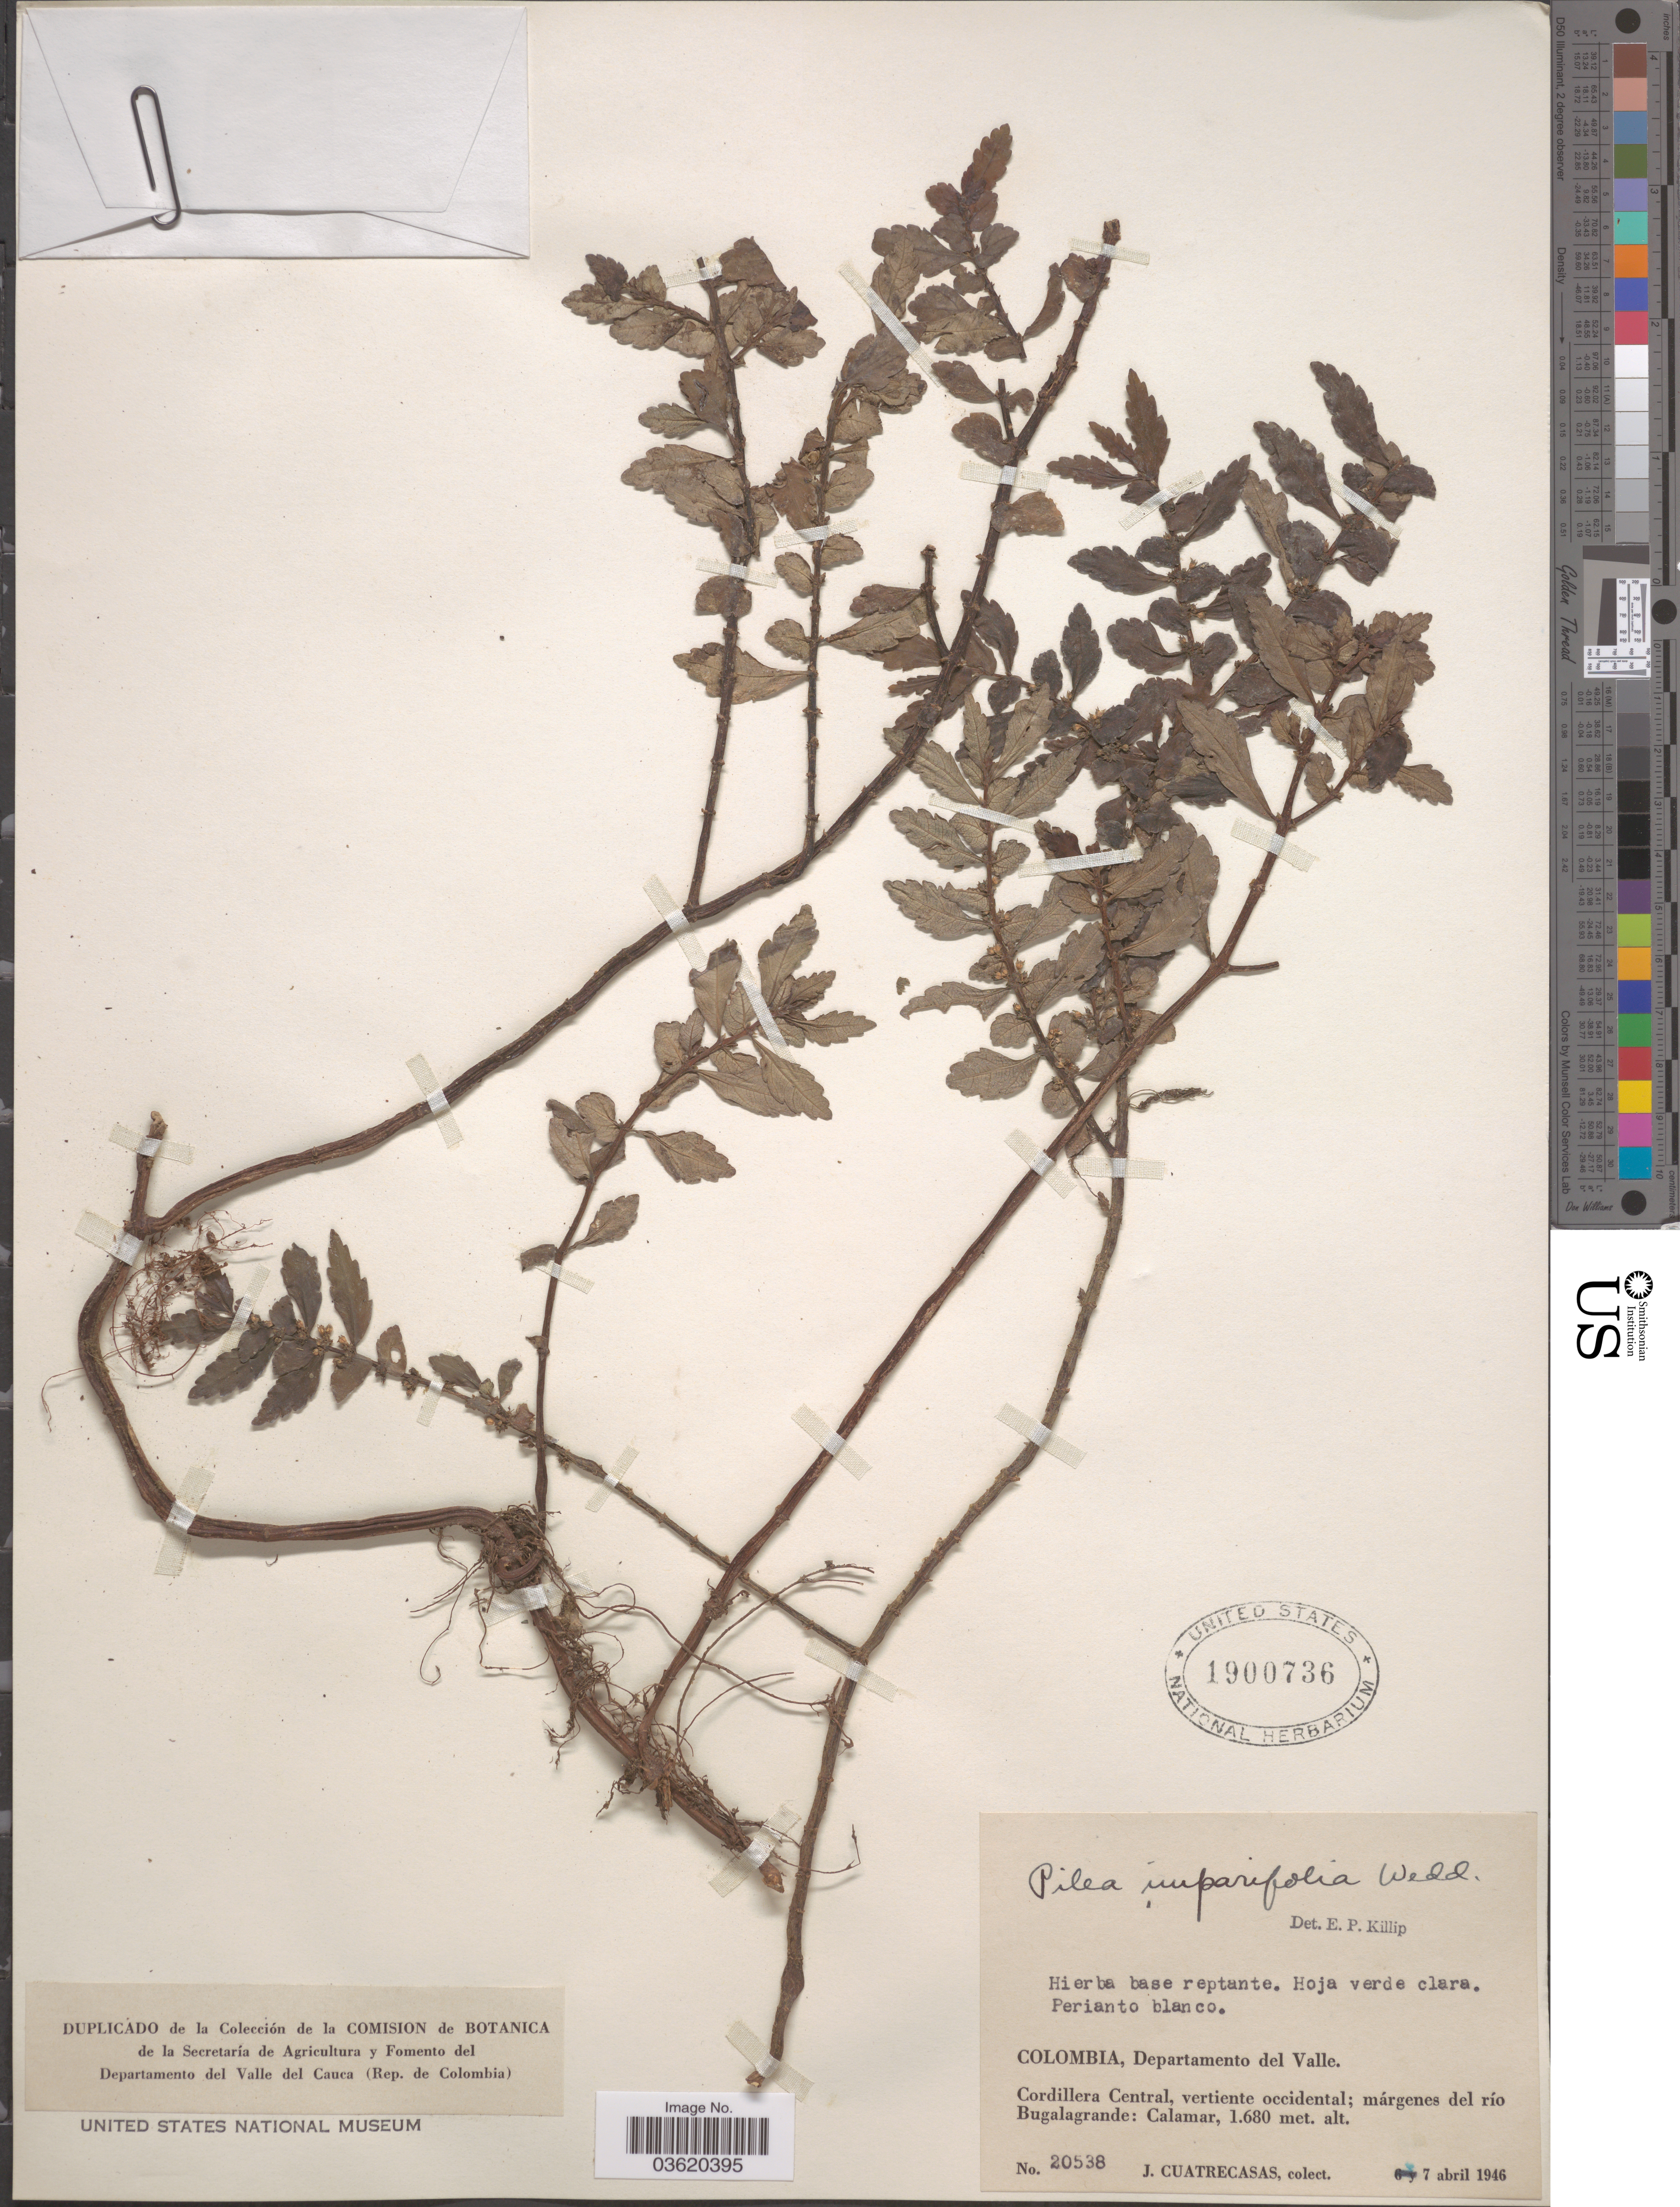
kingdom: Plantae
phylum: Tracheophyta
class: Magnoliopsida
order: Rosales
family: Urticaceae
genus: Pilea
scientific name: Pilea imparifolia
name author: Wedd.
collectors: J. Cuatrecasas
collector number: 20538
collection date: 1946-04-07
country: Colombia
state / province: Valle del Cauca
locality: Departamento del Valle. Cordillera Central, vertiente occidental; margenes del río Bugalagrande: Calmar.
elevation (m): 1680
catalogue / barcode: US 1900736